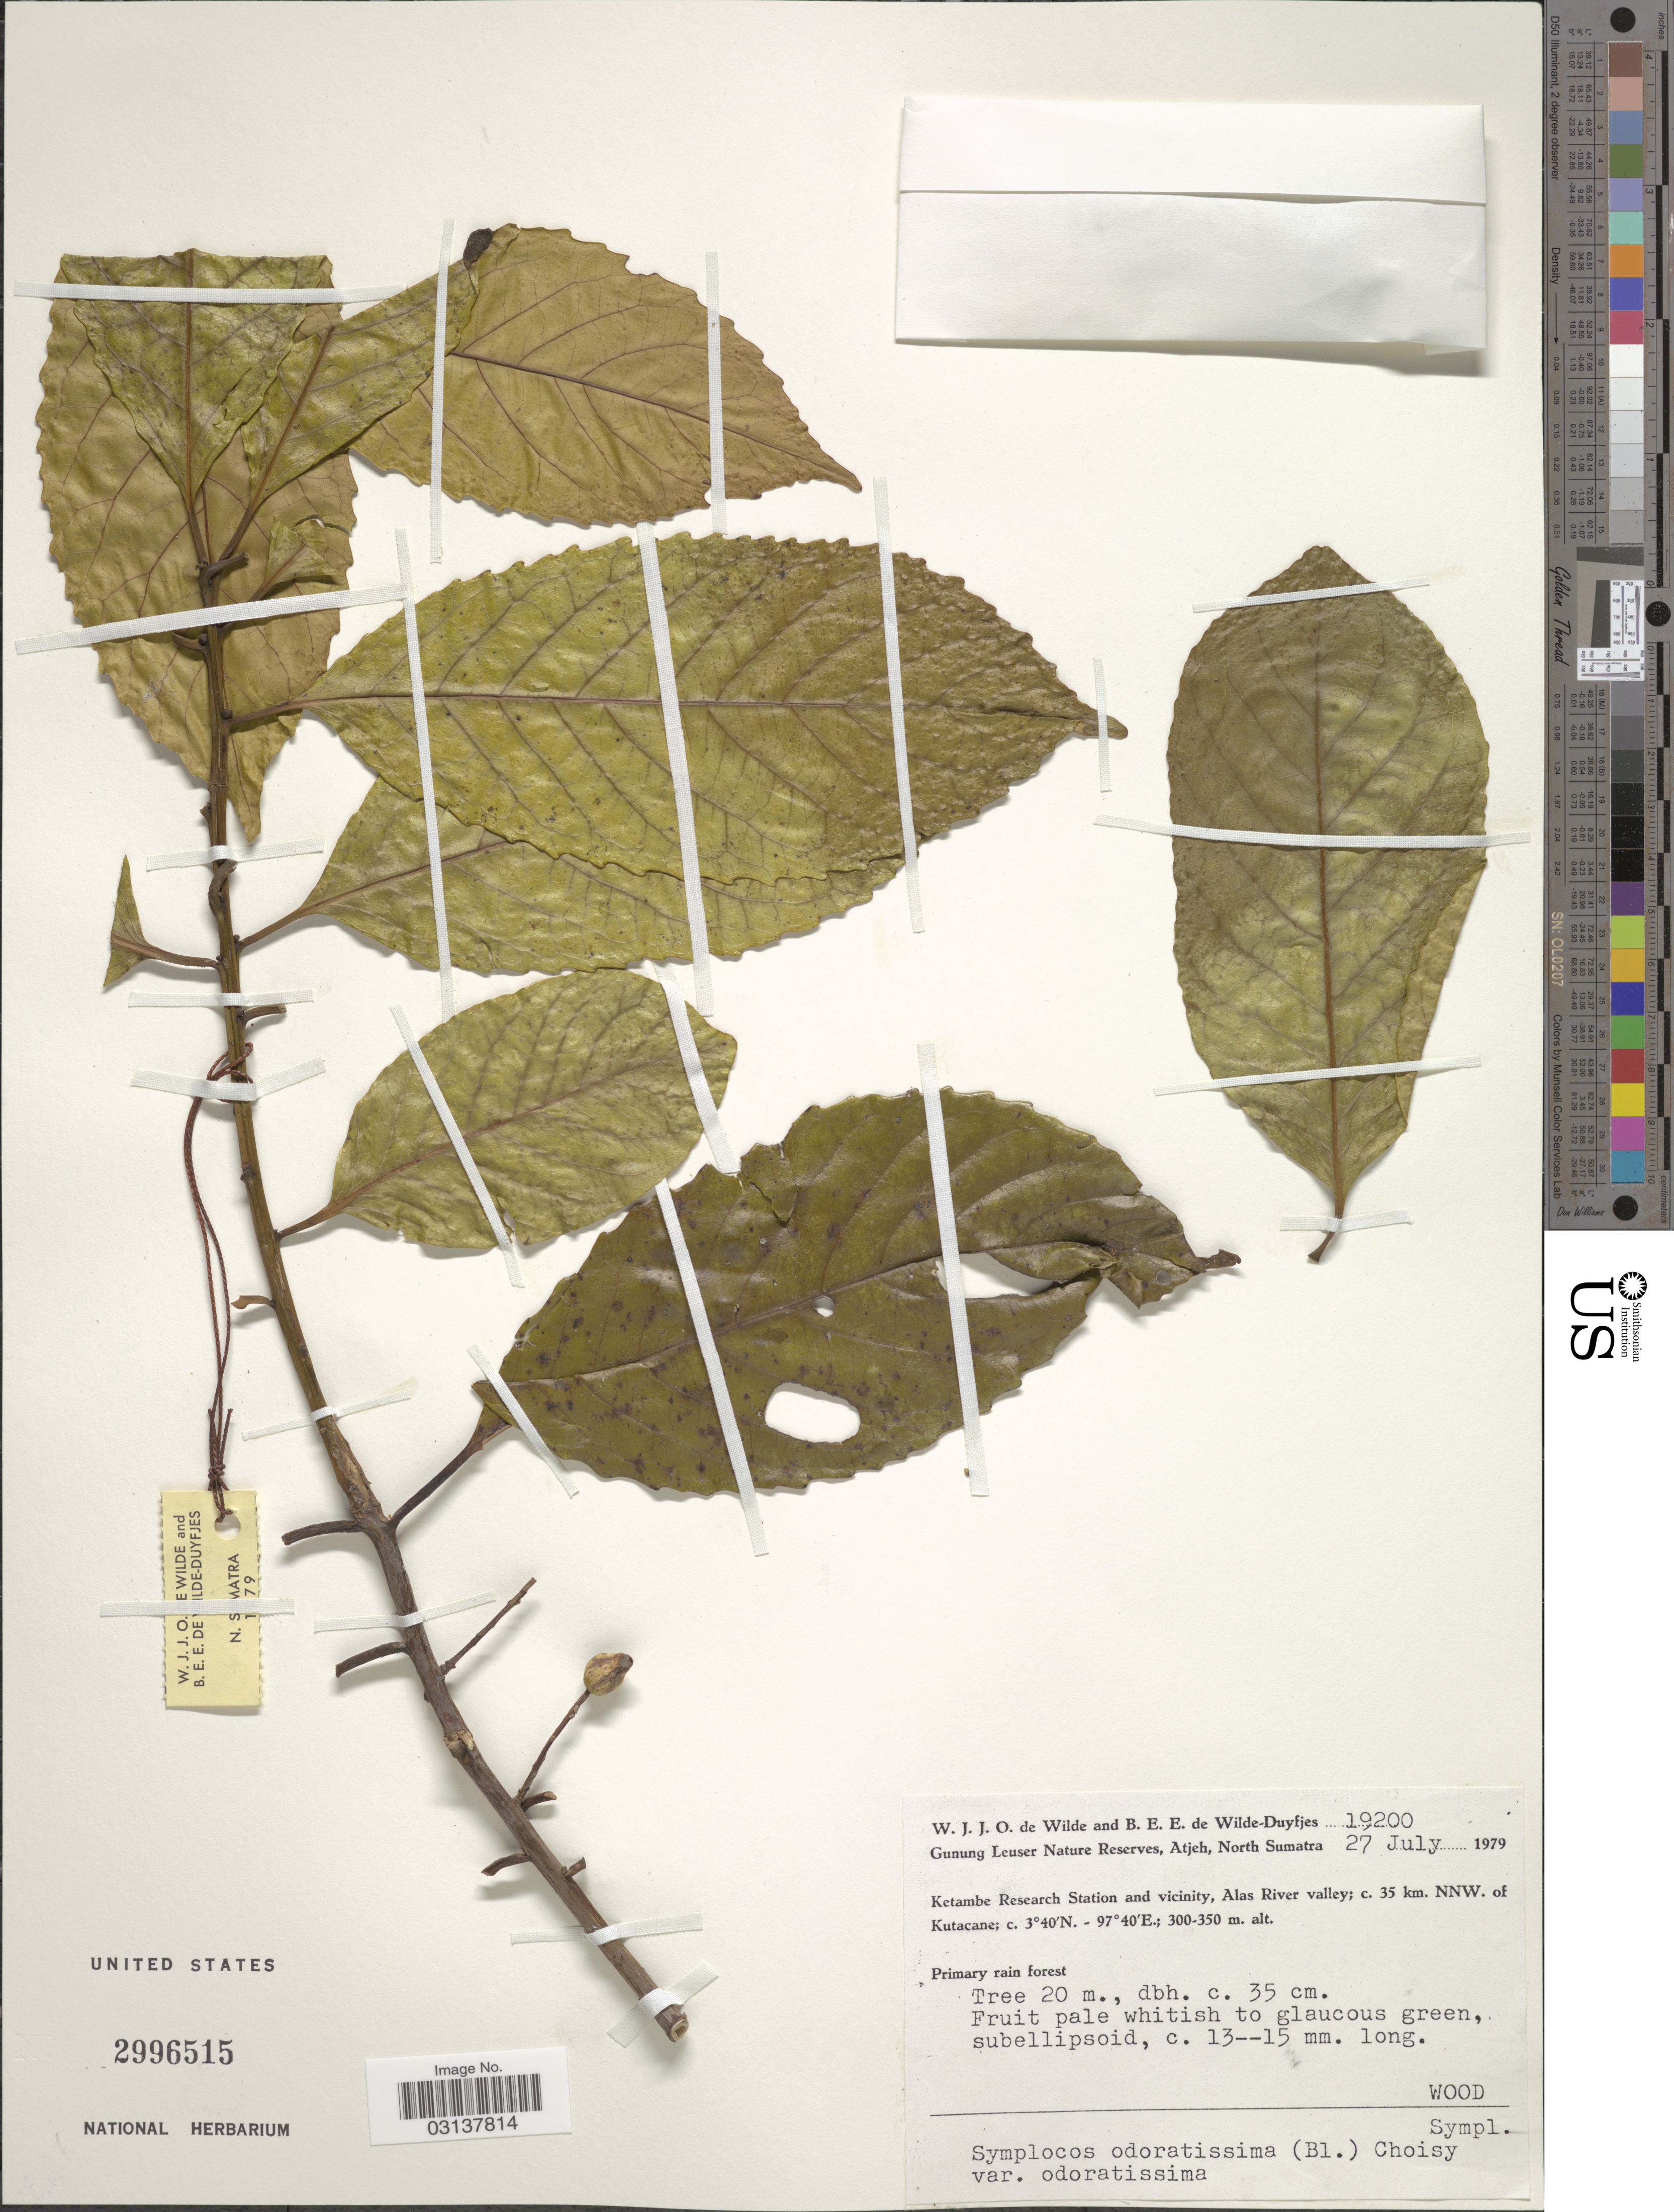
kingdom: Plantae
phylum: Tracheophyta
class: Magnoliopsida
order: Ericales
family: Symplocaceae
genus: Symplocos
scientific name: Symplocos odoratissima var. odoratissima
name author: (Blume) Choisy ex Zoll.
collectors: W. J. de Wilde & B. E. de Wilde-Duyfjes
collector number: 19200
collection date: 1979-07-27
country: Indonesia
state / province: Sumatra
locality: Ketambe Research Station and vicinity, Alas River valley; c. 35 km. NNW. of Kutacane.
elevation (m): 300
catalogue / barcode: US 2996515